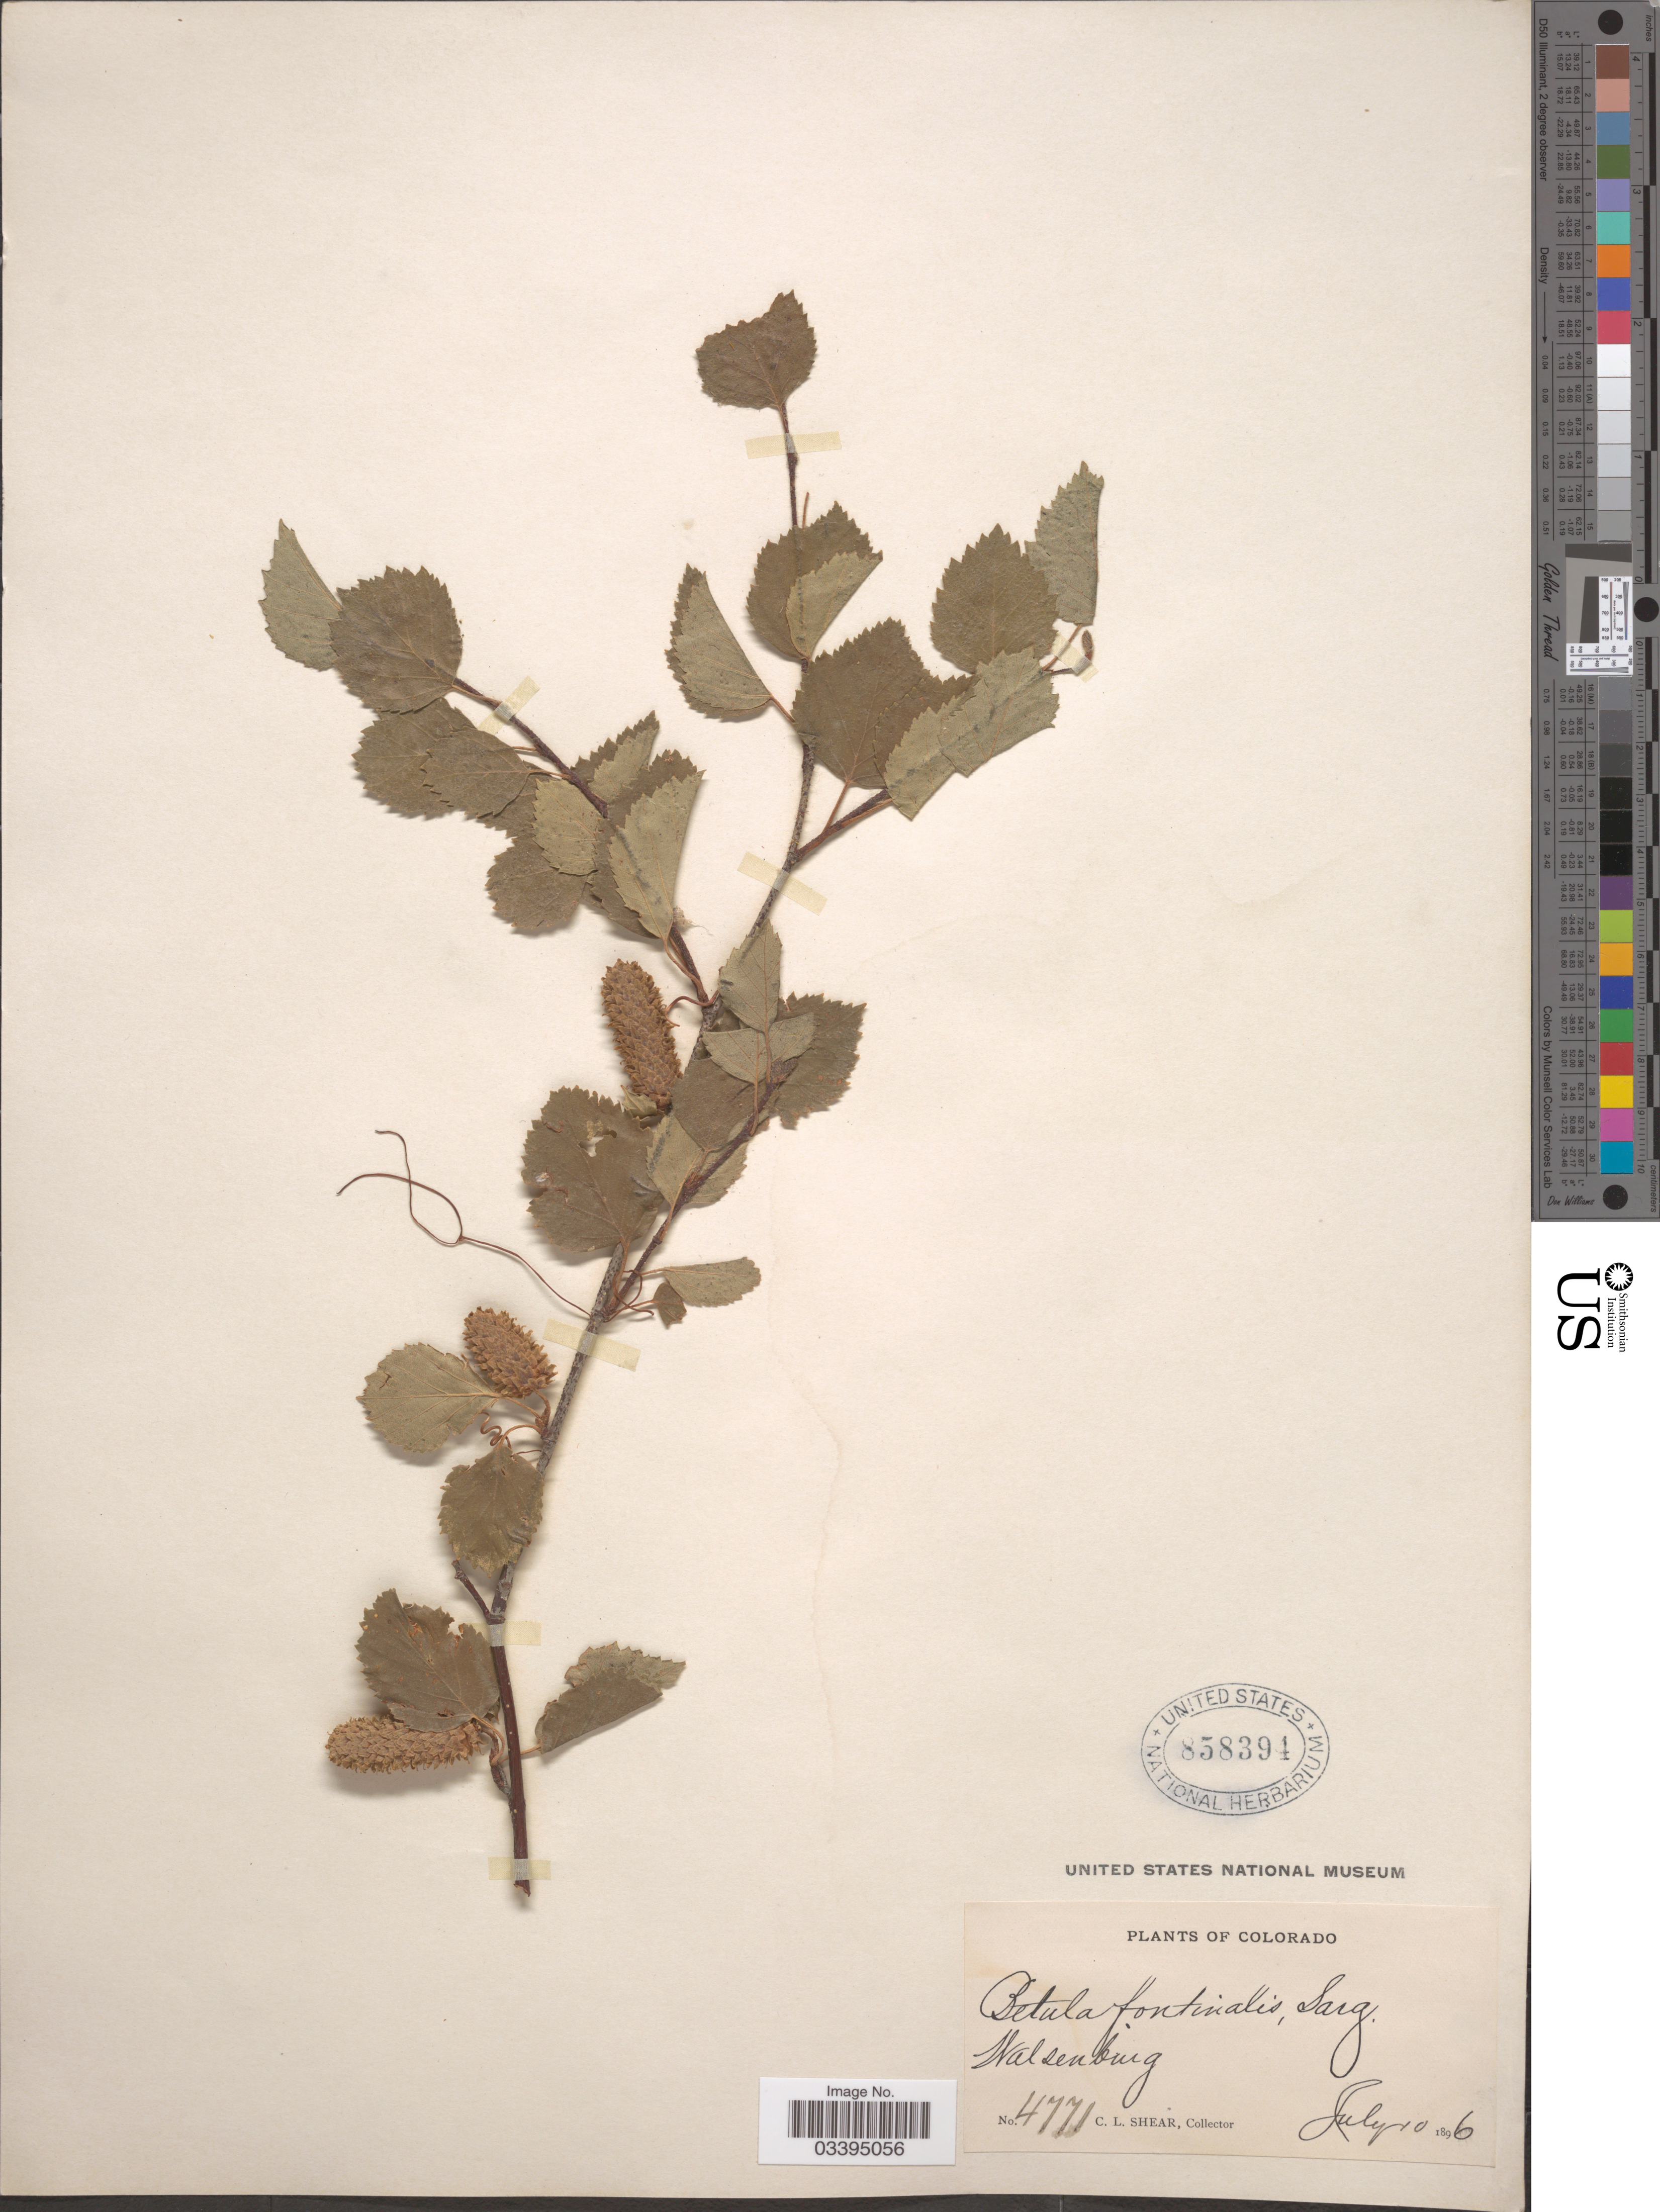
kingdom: Plantae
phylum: Tracheophyta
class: Magnoliopsida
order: Fagales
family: Betulaceae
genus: Betula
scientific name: Betula fontinalis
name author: Sarg.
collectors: C. L. Shear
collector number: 4771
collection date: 1896-07-10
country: United States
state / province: Colorado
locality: Walsenburg.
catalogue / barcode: US 858394